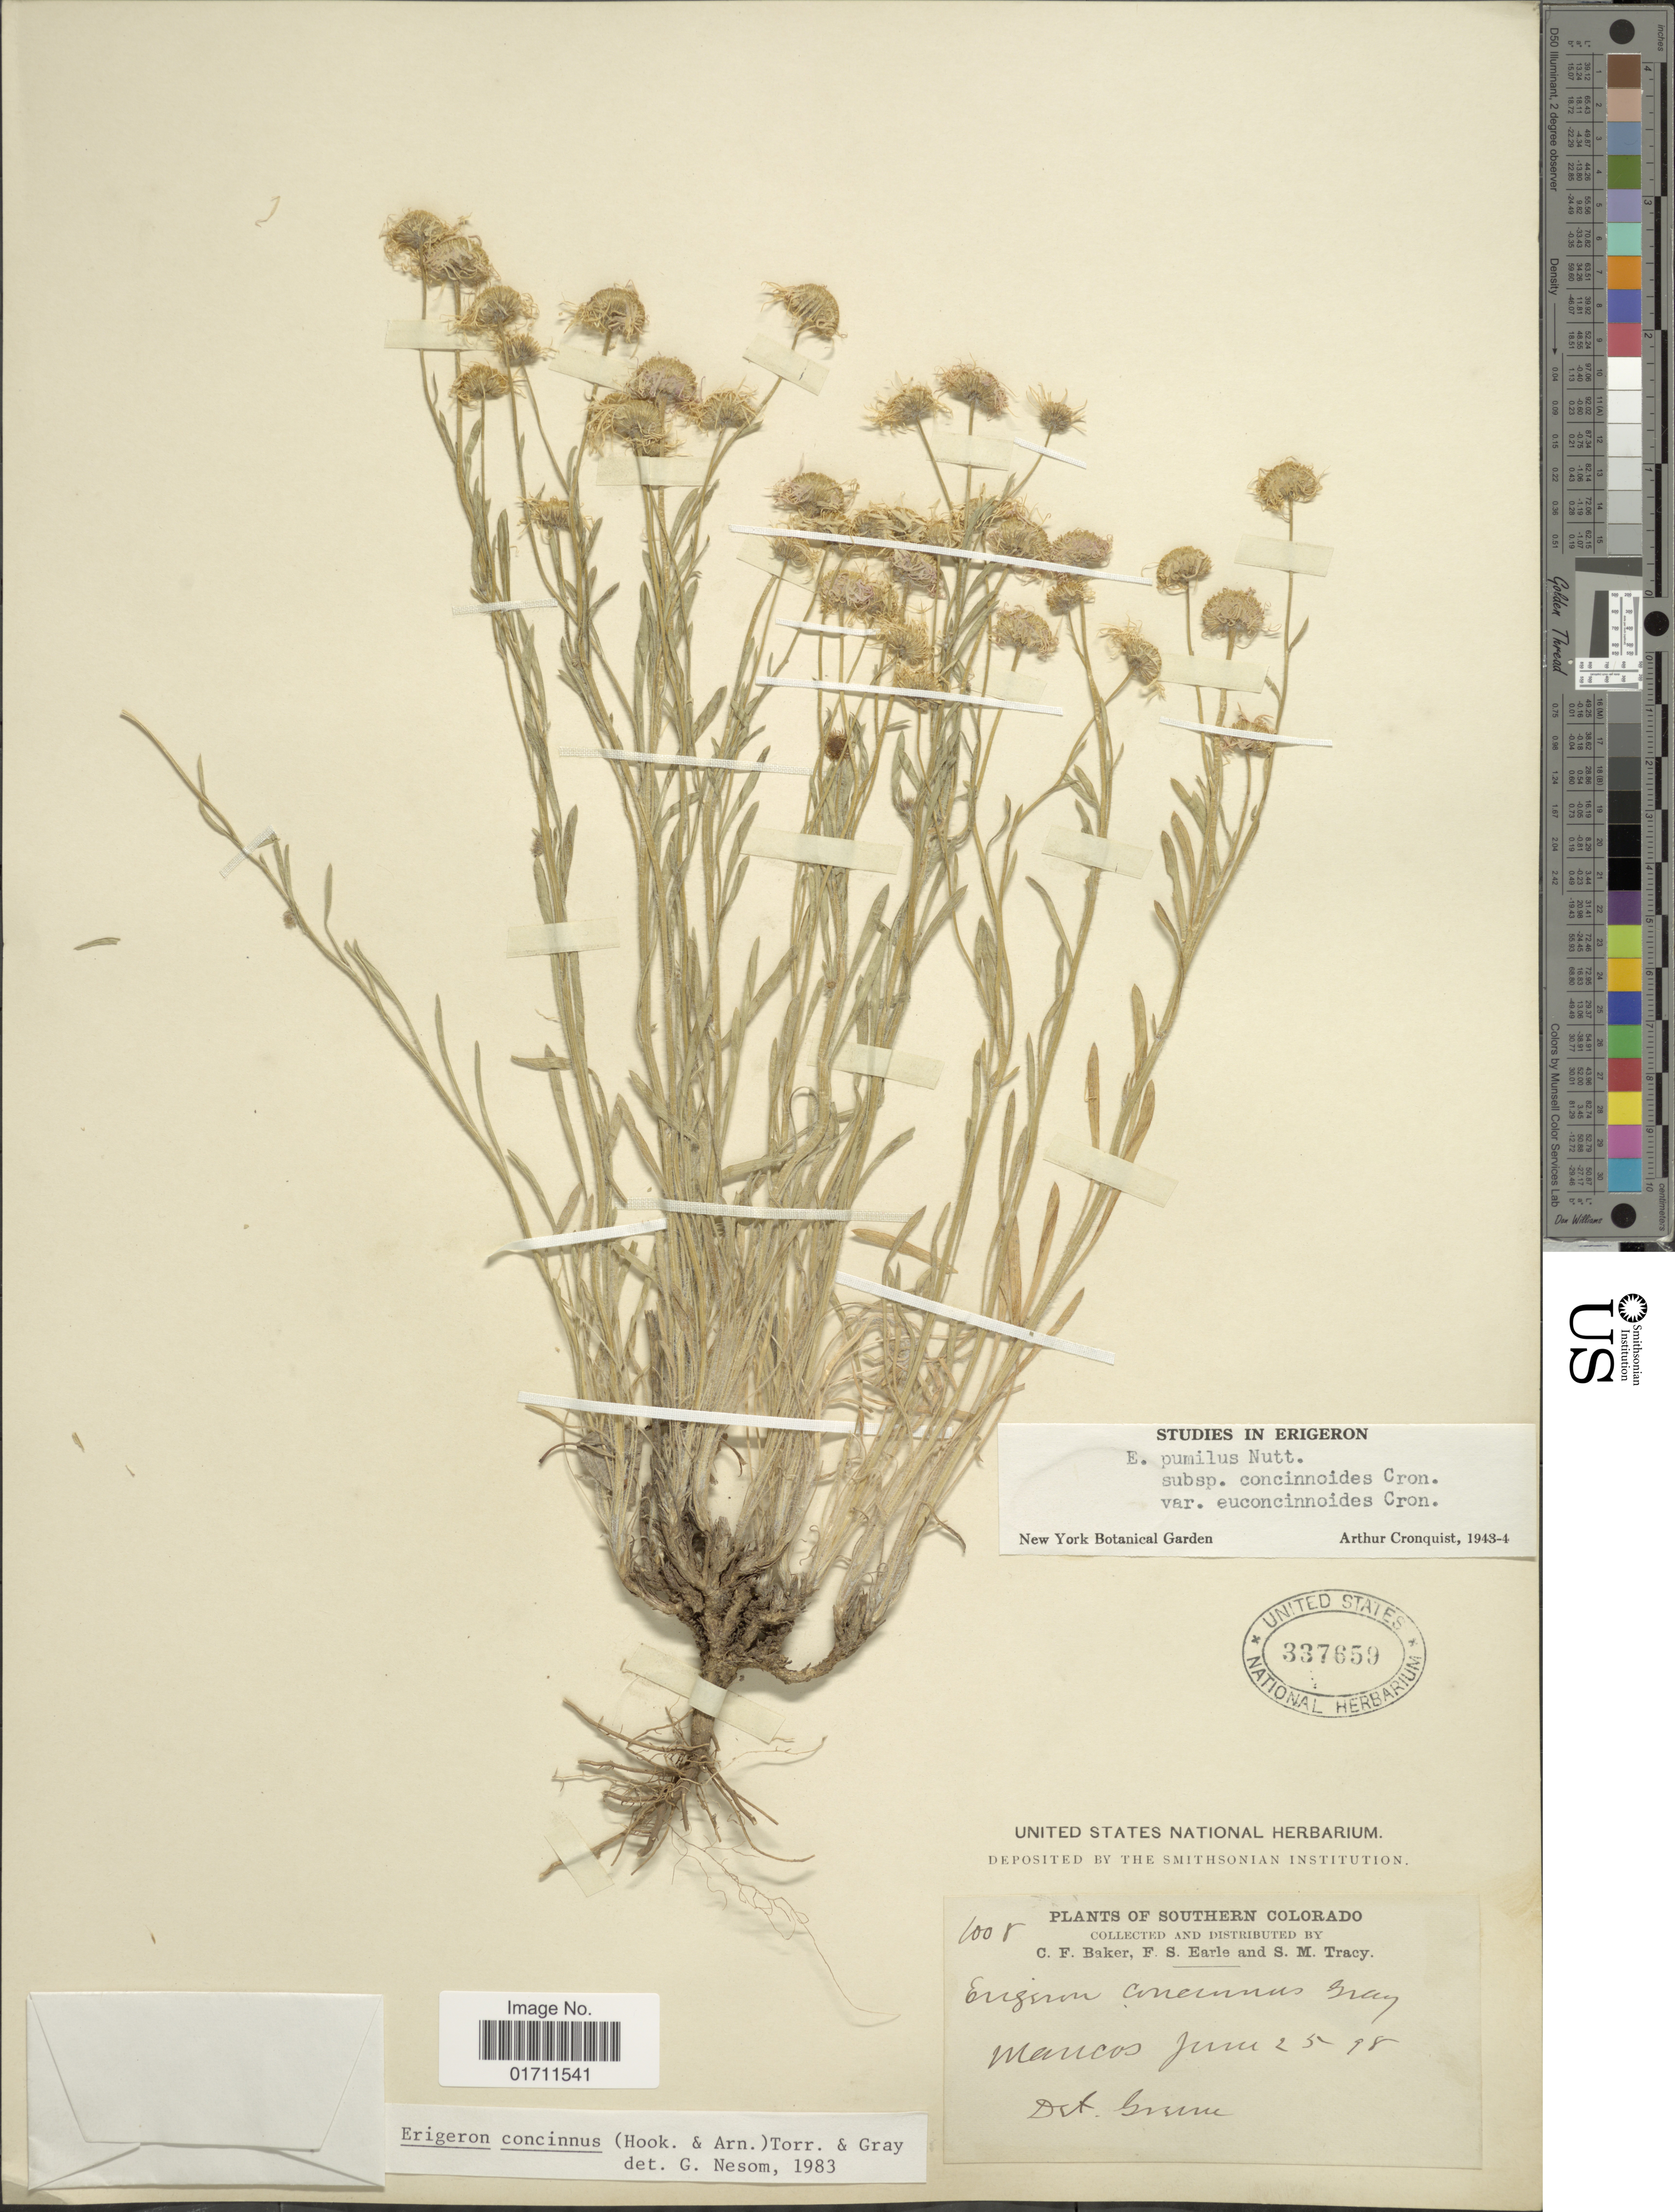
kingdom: Plantae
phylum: Tracheophyta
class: Magnoliopsida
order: Asterales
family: Asteraceae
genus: Erigeron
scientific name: Erigeron concinnus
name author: (Hook. & Arn.) Torr. & A. Gray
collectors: C. F. Baker, F. S. Earle & S. M. Tracy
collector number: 1008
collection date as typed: Transcribed d/m/y: 25/6/98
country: United States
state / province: Colorado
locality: Southern Colorado, Mancos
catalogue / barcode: US 337659